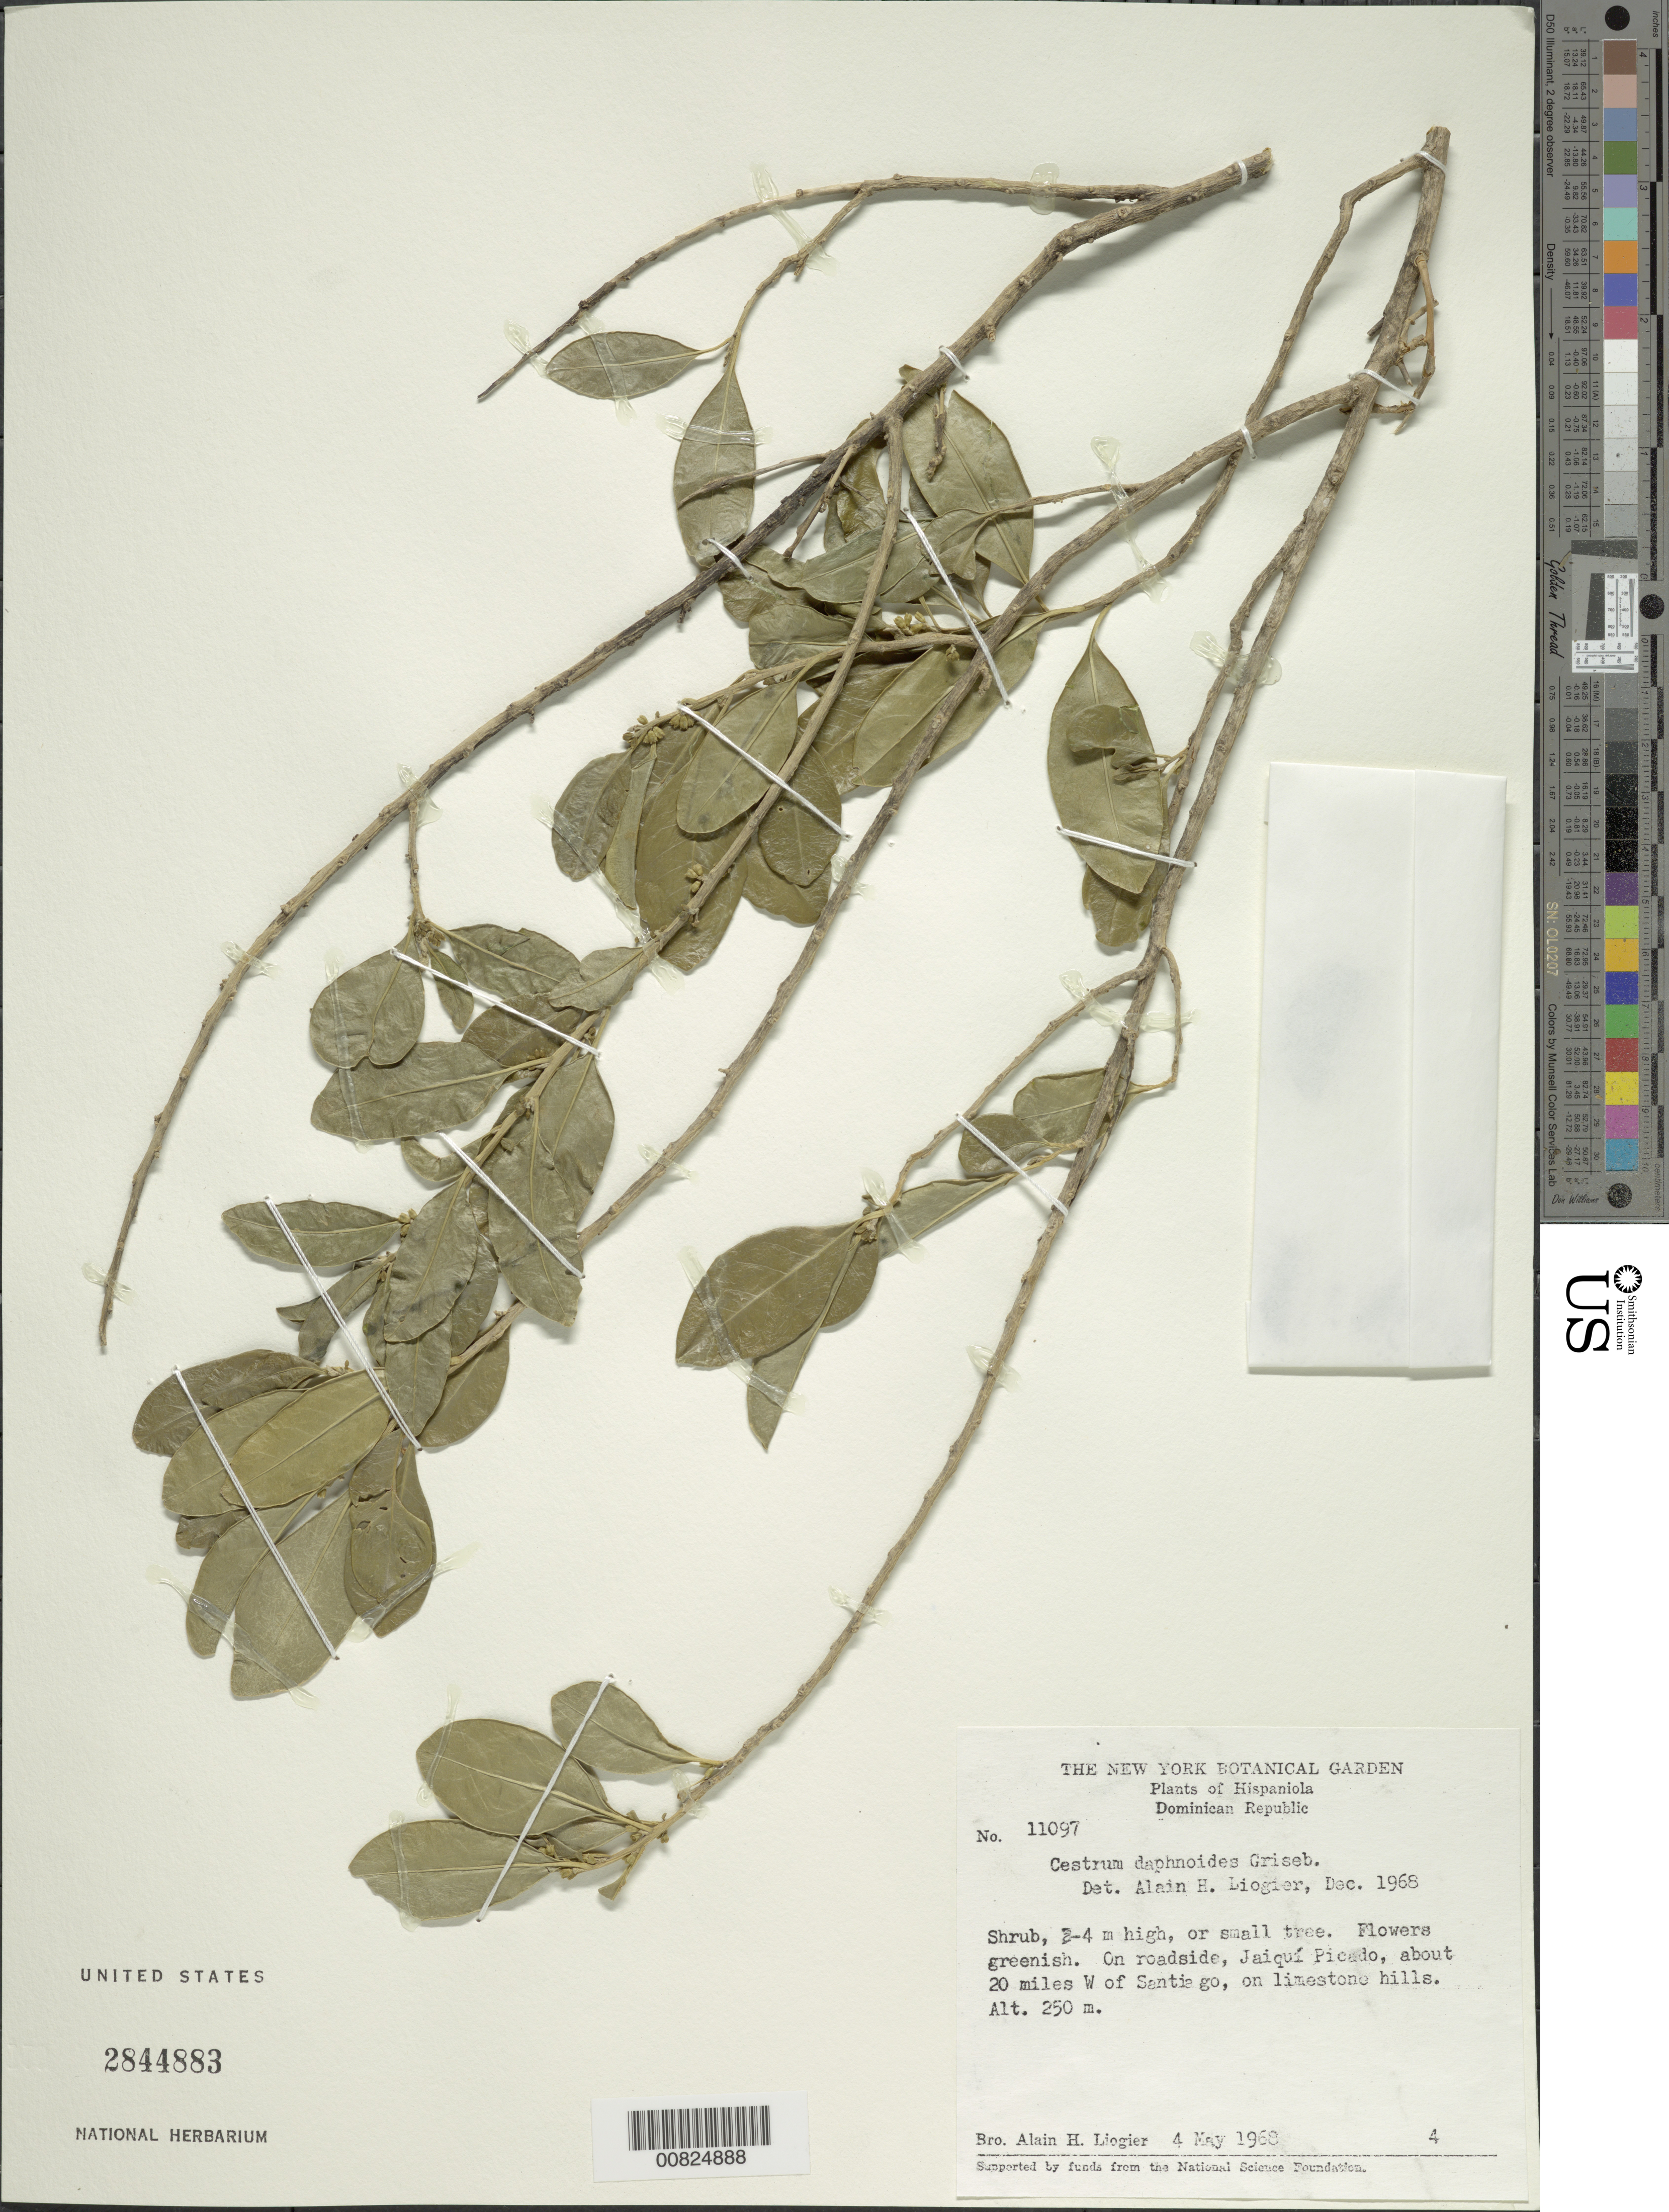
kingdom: Plantae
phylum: Tracheophyta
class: Magnoliopsida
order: Solanales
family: Solanaceae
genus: Cestrum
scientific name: Cestrum daphnoides var. laxiflorum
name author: O.E. Schulz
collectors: A. H. Liogier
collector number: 11097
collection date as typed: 04 May 1968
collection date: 1968-05-04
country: Dominican Republic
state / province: Santiago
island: Hispaniola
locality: Jaiquí Picado, ca 20 miles W of Santiago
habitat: On roadside of limestone hills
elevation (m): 250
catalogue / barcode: US 2844883